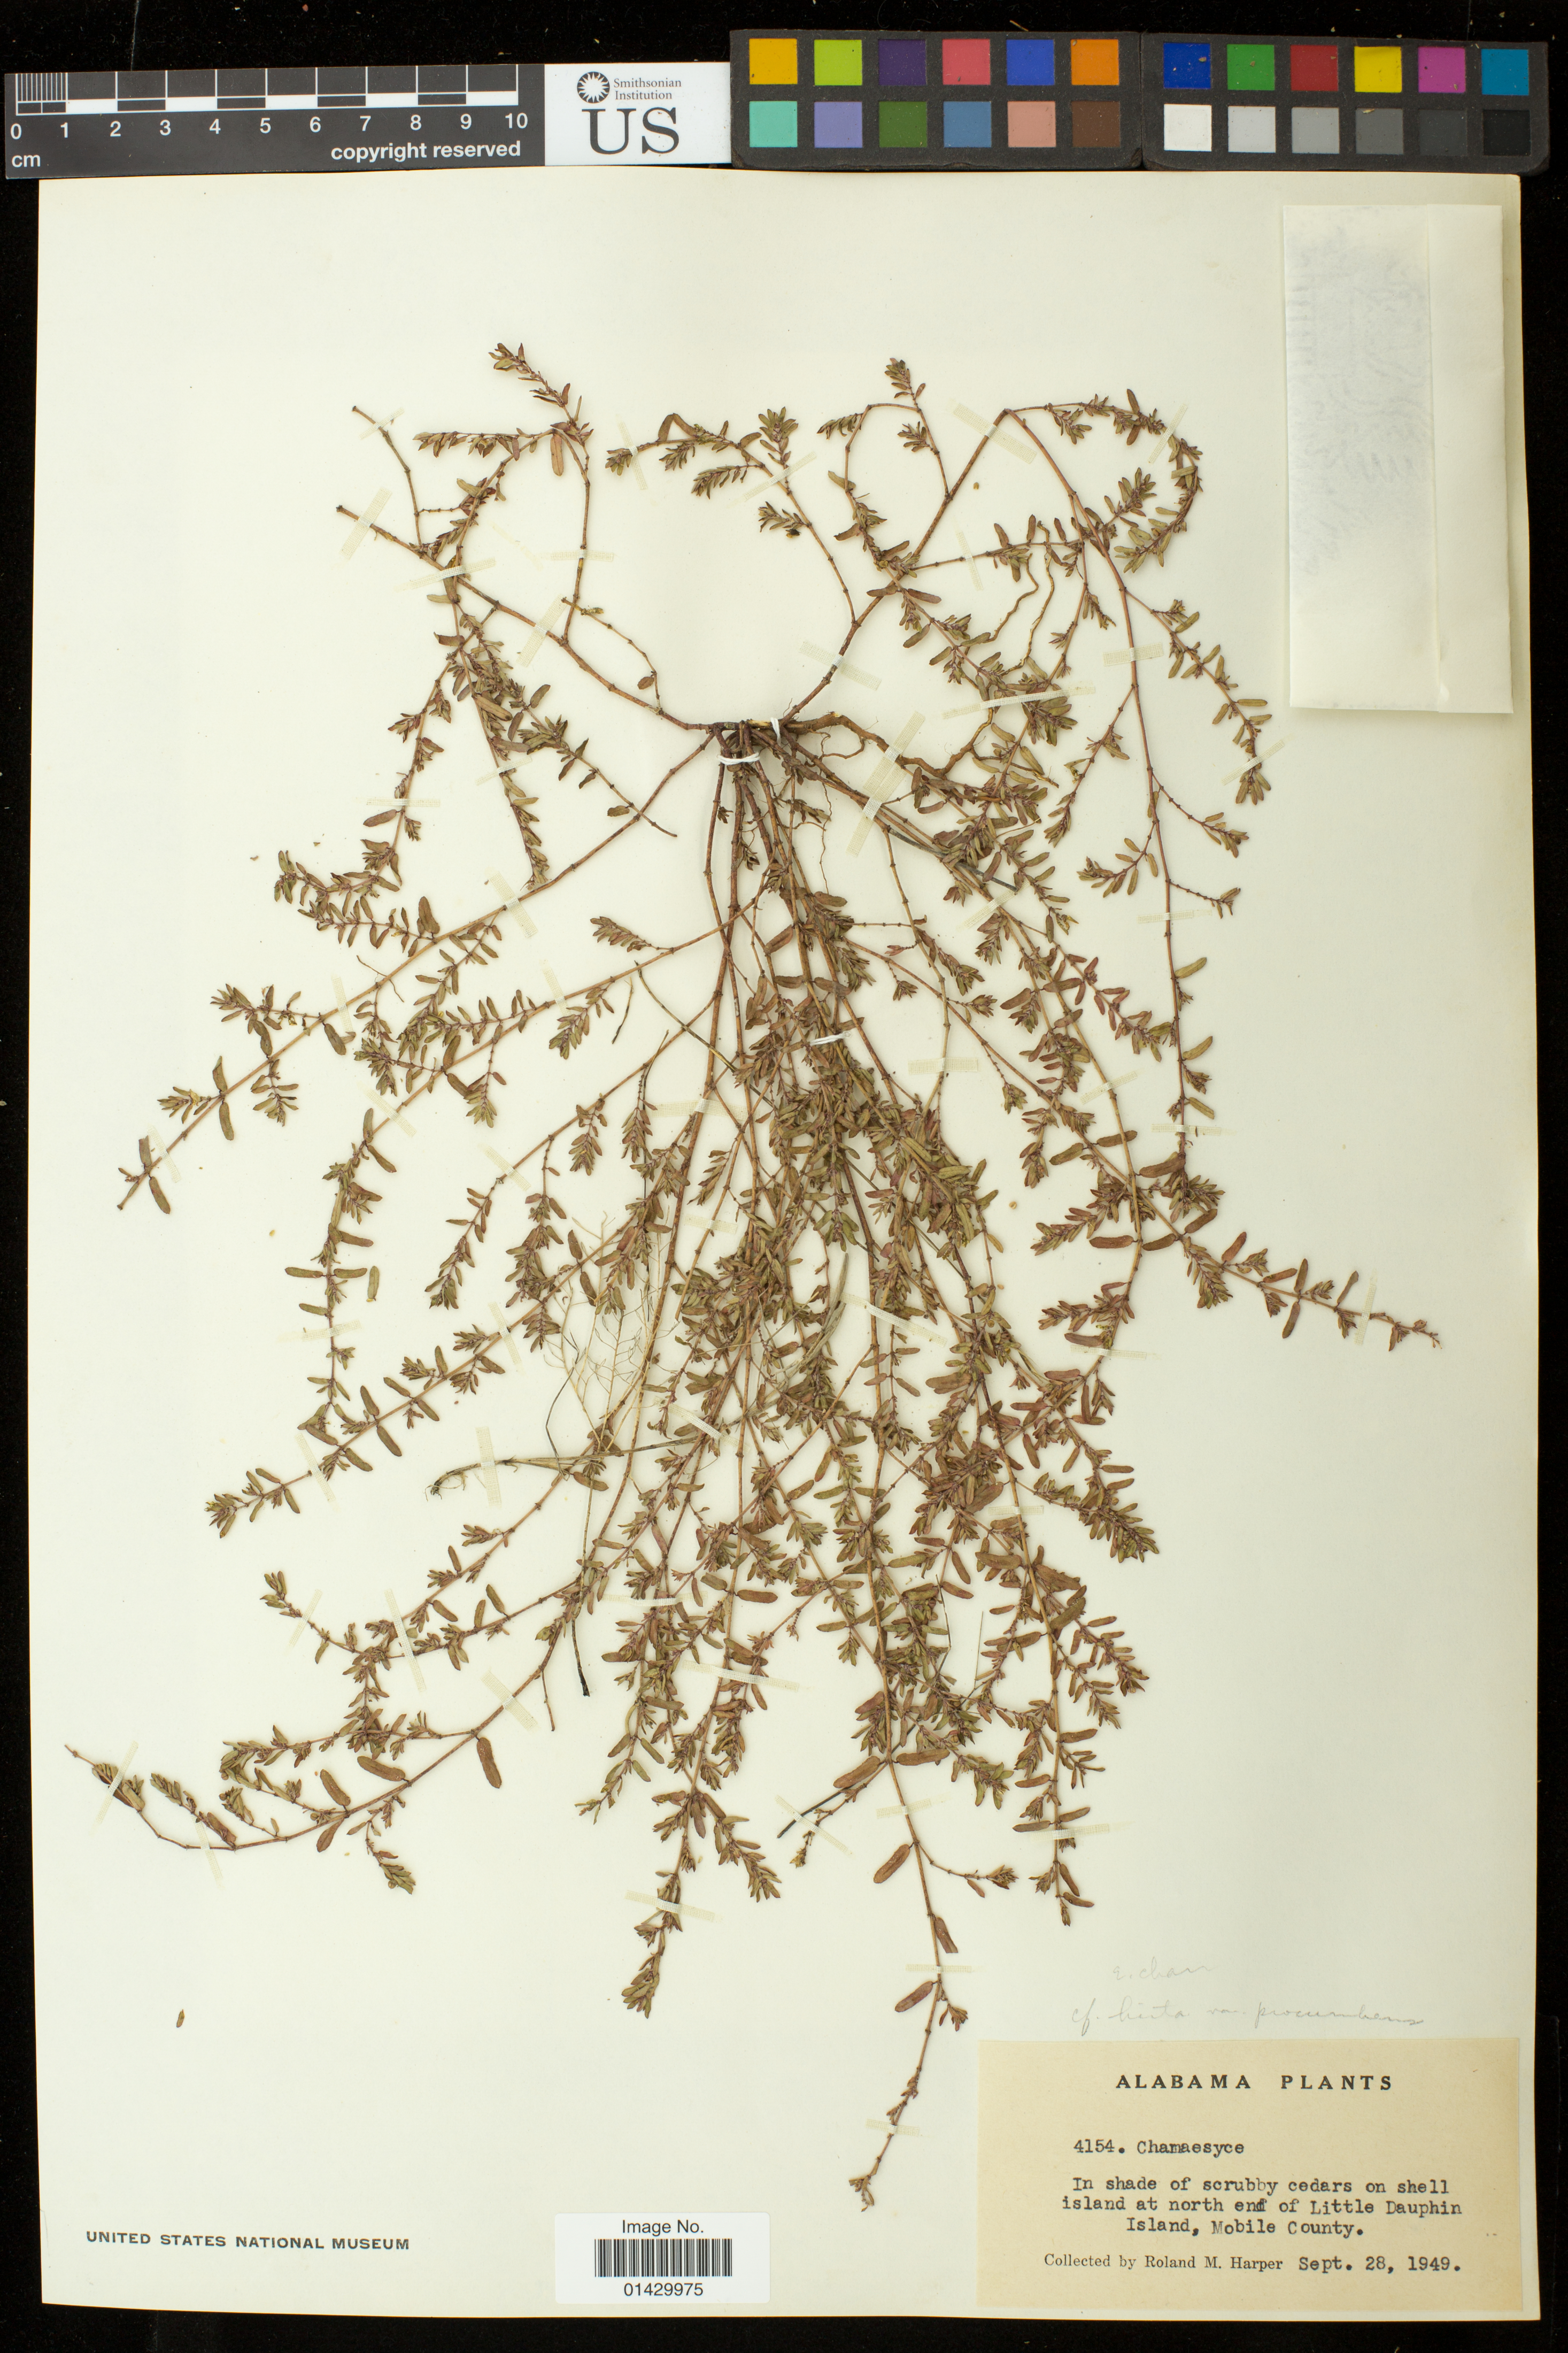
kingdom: Plantae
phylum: Tracheophyta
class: Magnoliopsida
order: Malpighiales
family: Euphorbiaceae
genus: Euphorbia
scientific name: Euphorbia maculata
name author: L.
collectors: R. Harper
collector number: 4154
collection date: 1949-09-28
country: United States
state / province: Alabama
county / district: Mobile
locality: In shade of scrubby cedars on shell island at north end of Little Dauphin Island, Mobile County.